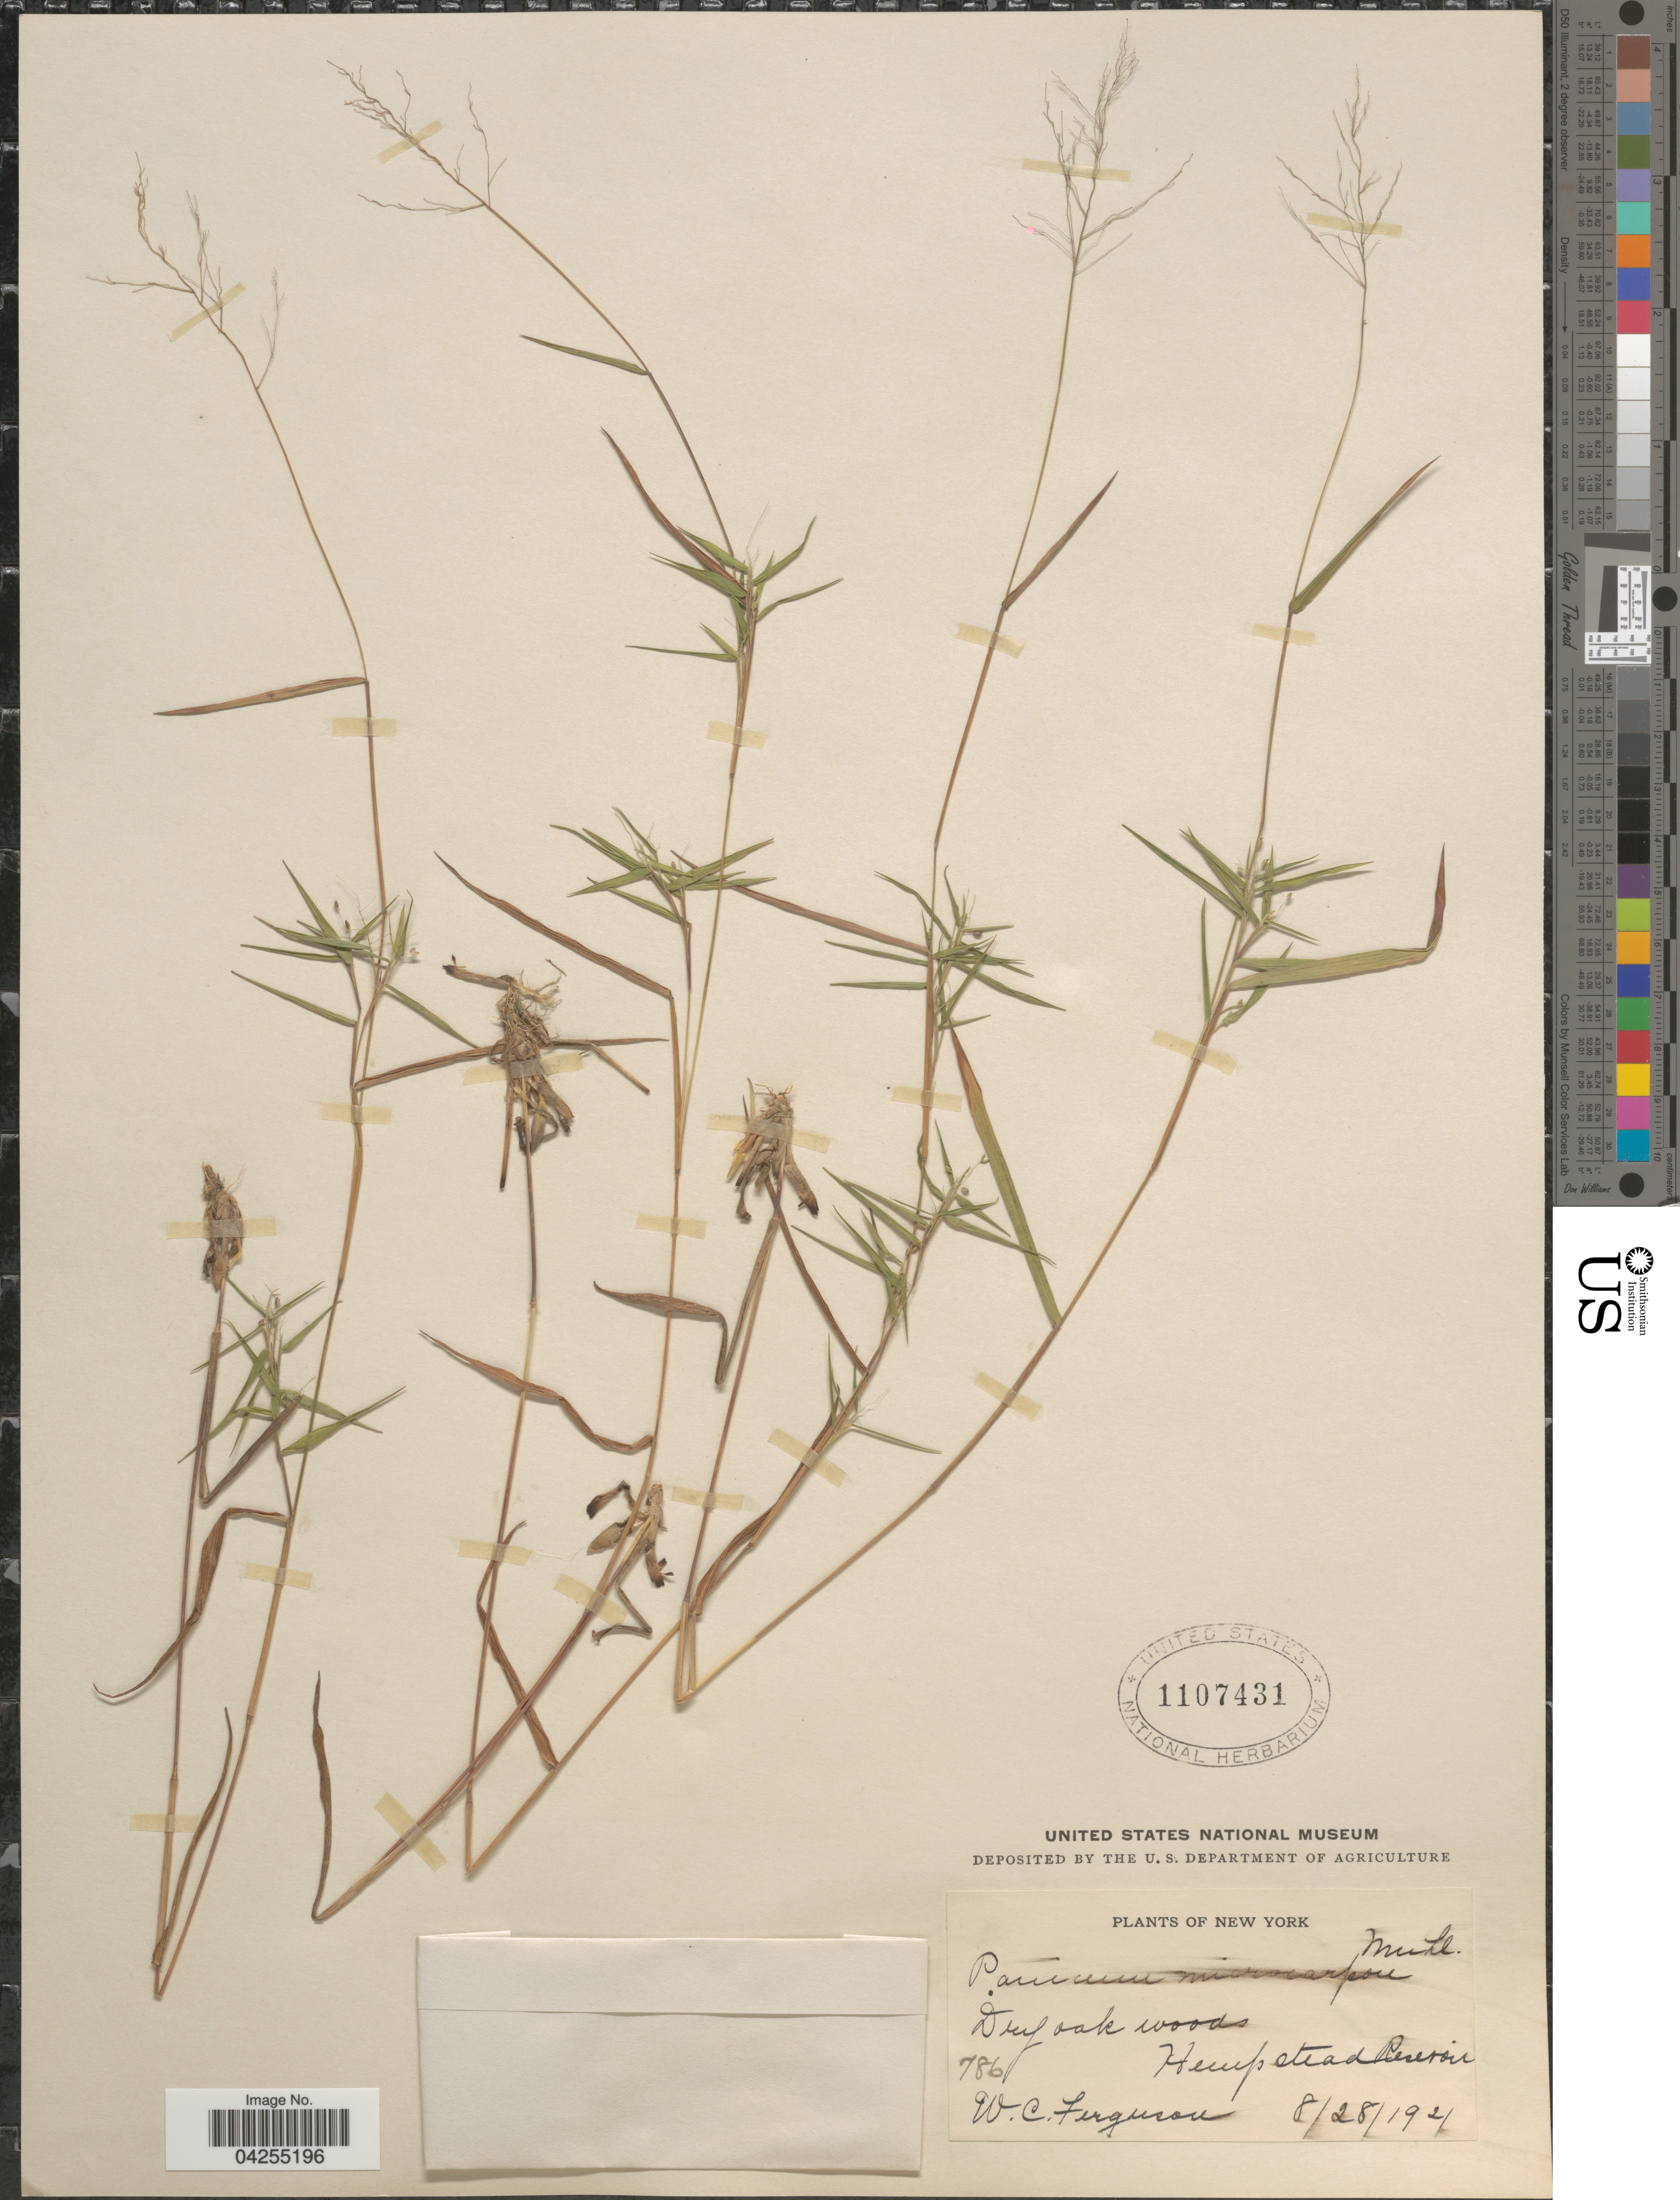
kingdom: Plantae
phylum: Tracheophyta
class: Liliopsida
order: Poales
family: Poaceae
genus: Dichanthelium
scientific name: Dichanthelium dichotomum var. dichotomum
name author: (L.) Gould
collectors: W. Ferguson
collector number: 786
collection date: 1921-08-28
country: United States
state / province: New York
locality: Dry oak woods. Hempstead Reservoir.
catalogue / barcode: US 1107431